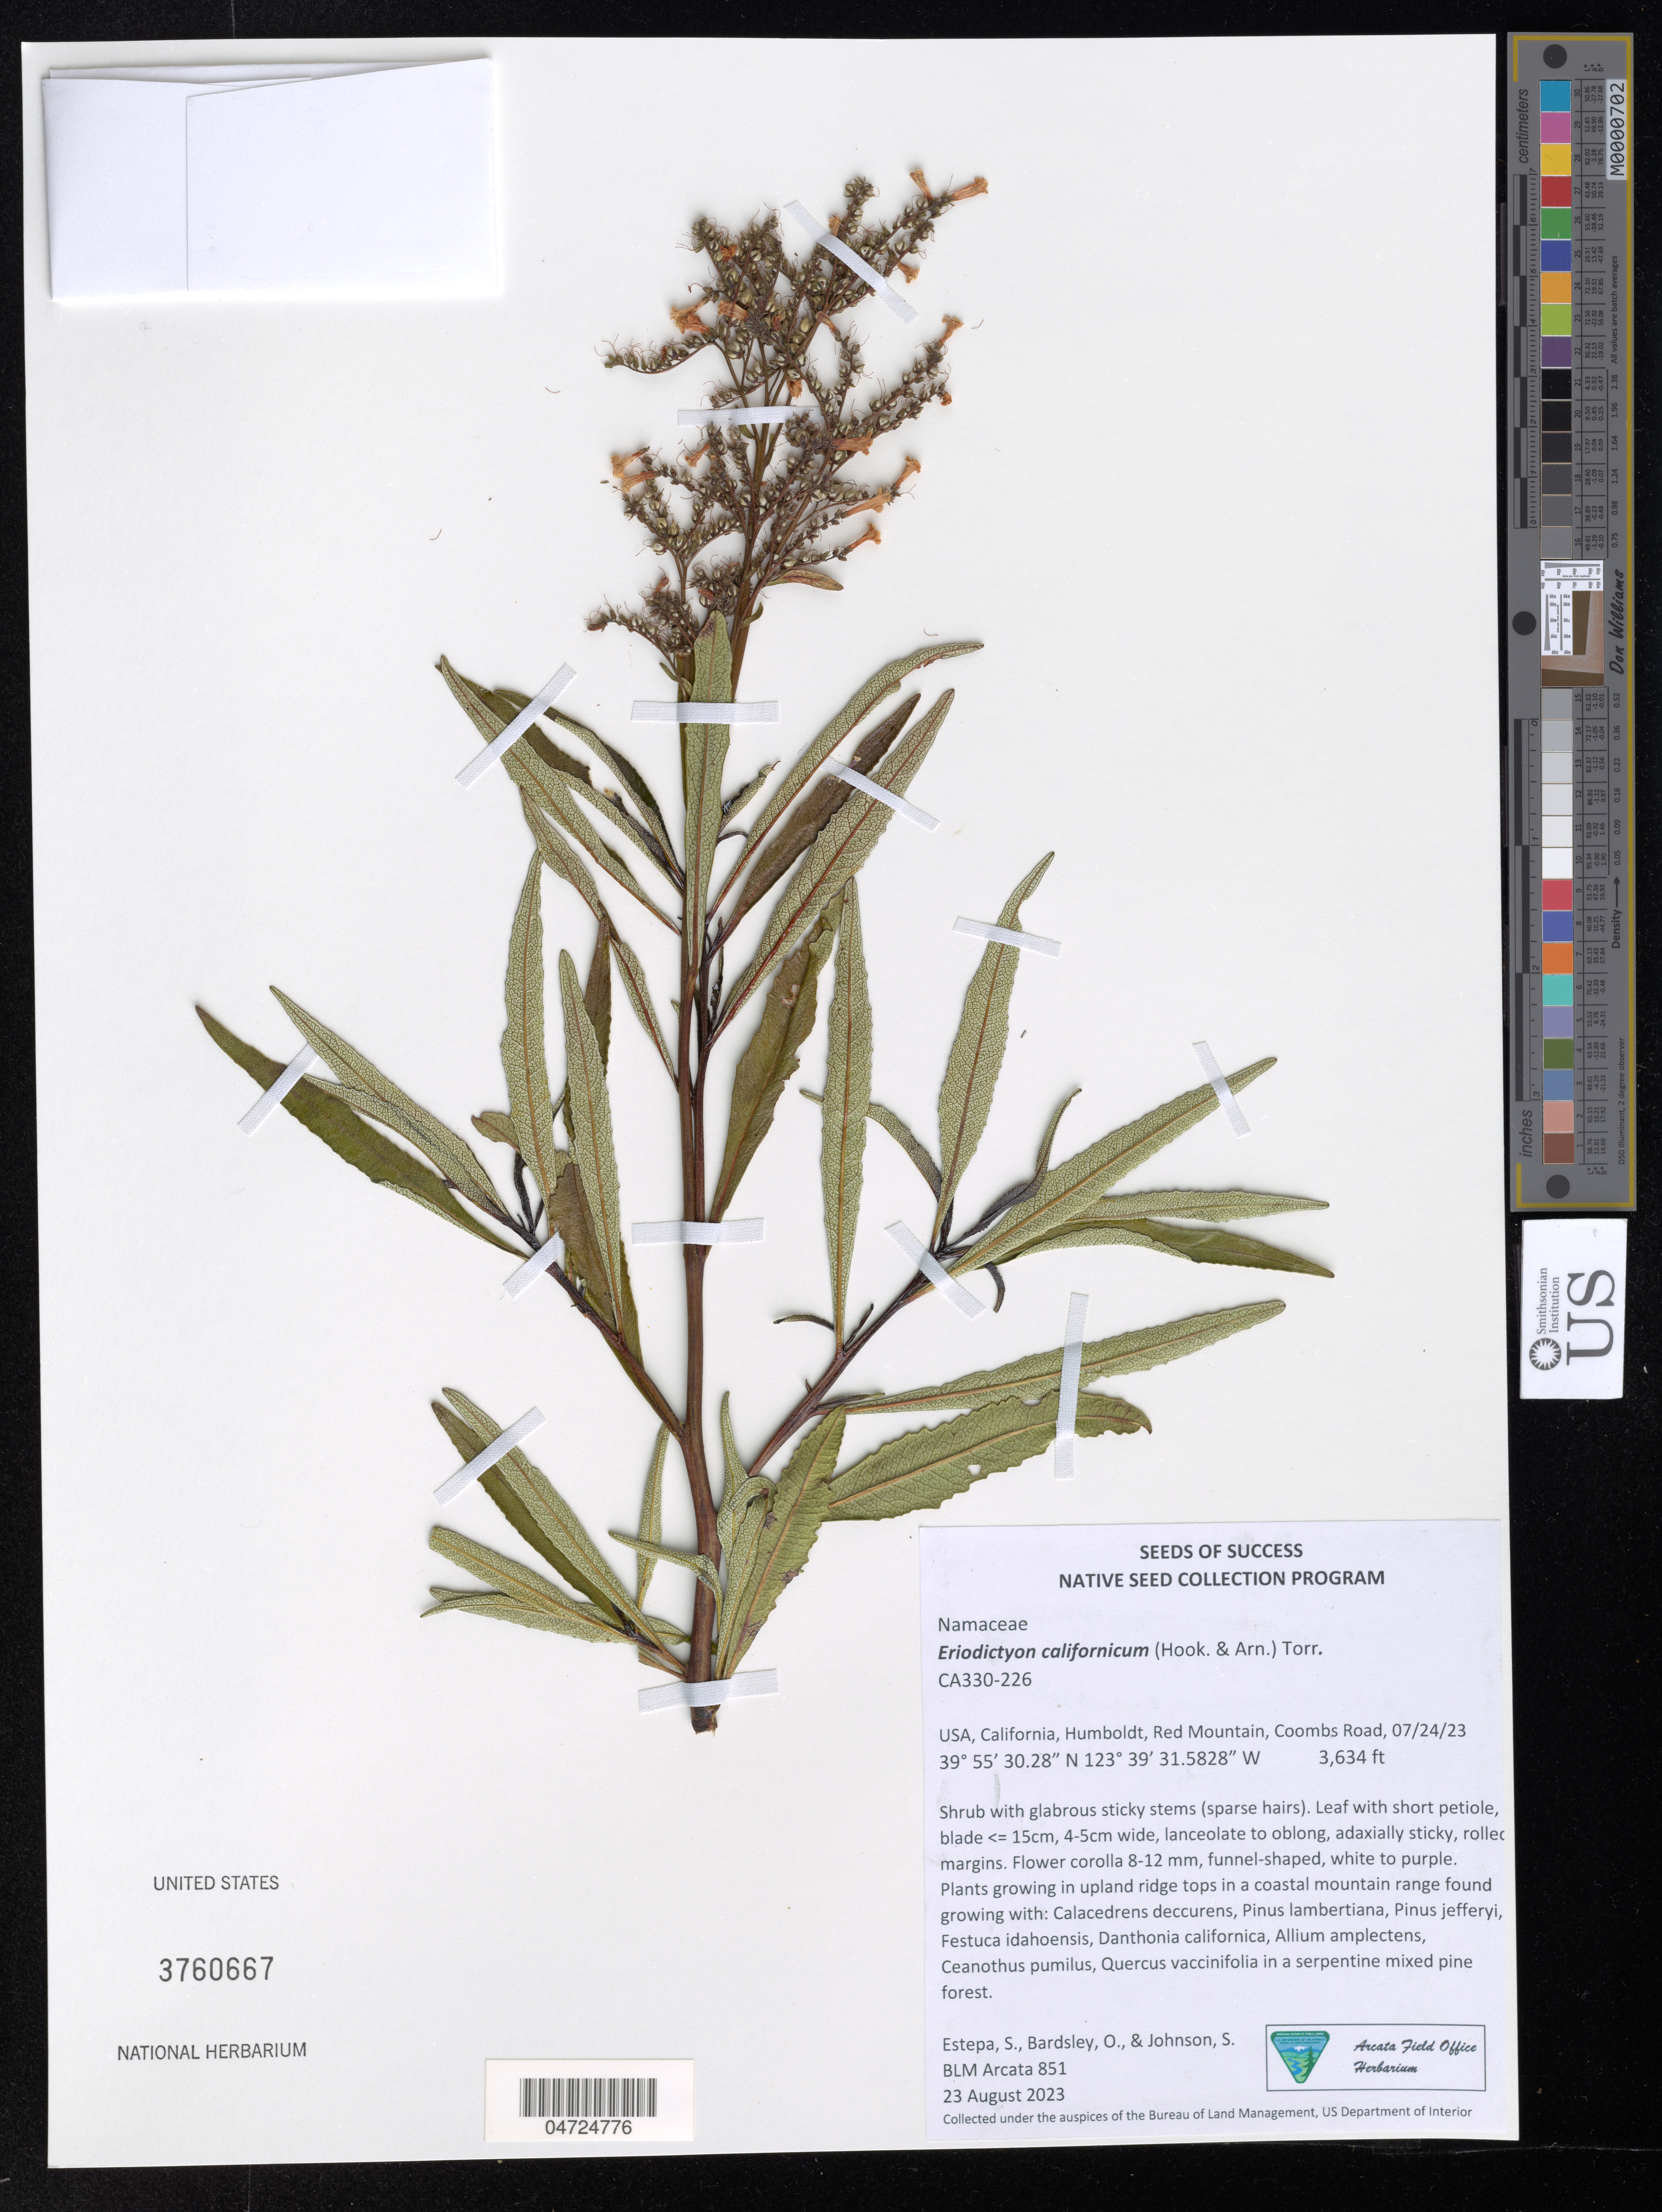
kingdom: Plantae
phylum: Tracheophyta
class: Magnoliopsida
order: Boraginales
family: Namaceae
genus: Eriodictyon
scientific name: Eriodictyon californicum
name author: (Hook. & Arn.) Torr.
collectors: S. Estepa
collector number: BLM Arcata 851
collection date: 2023-07-24/2023-08-23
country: United States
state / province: California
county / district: Humboldt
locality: Humboldt, Red Mountain, Coombs Road.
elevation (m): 1108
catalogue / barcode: US 3760667